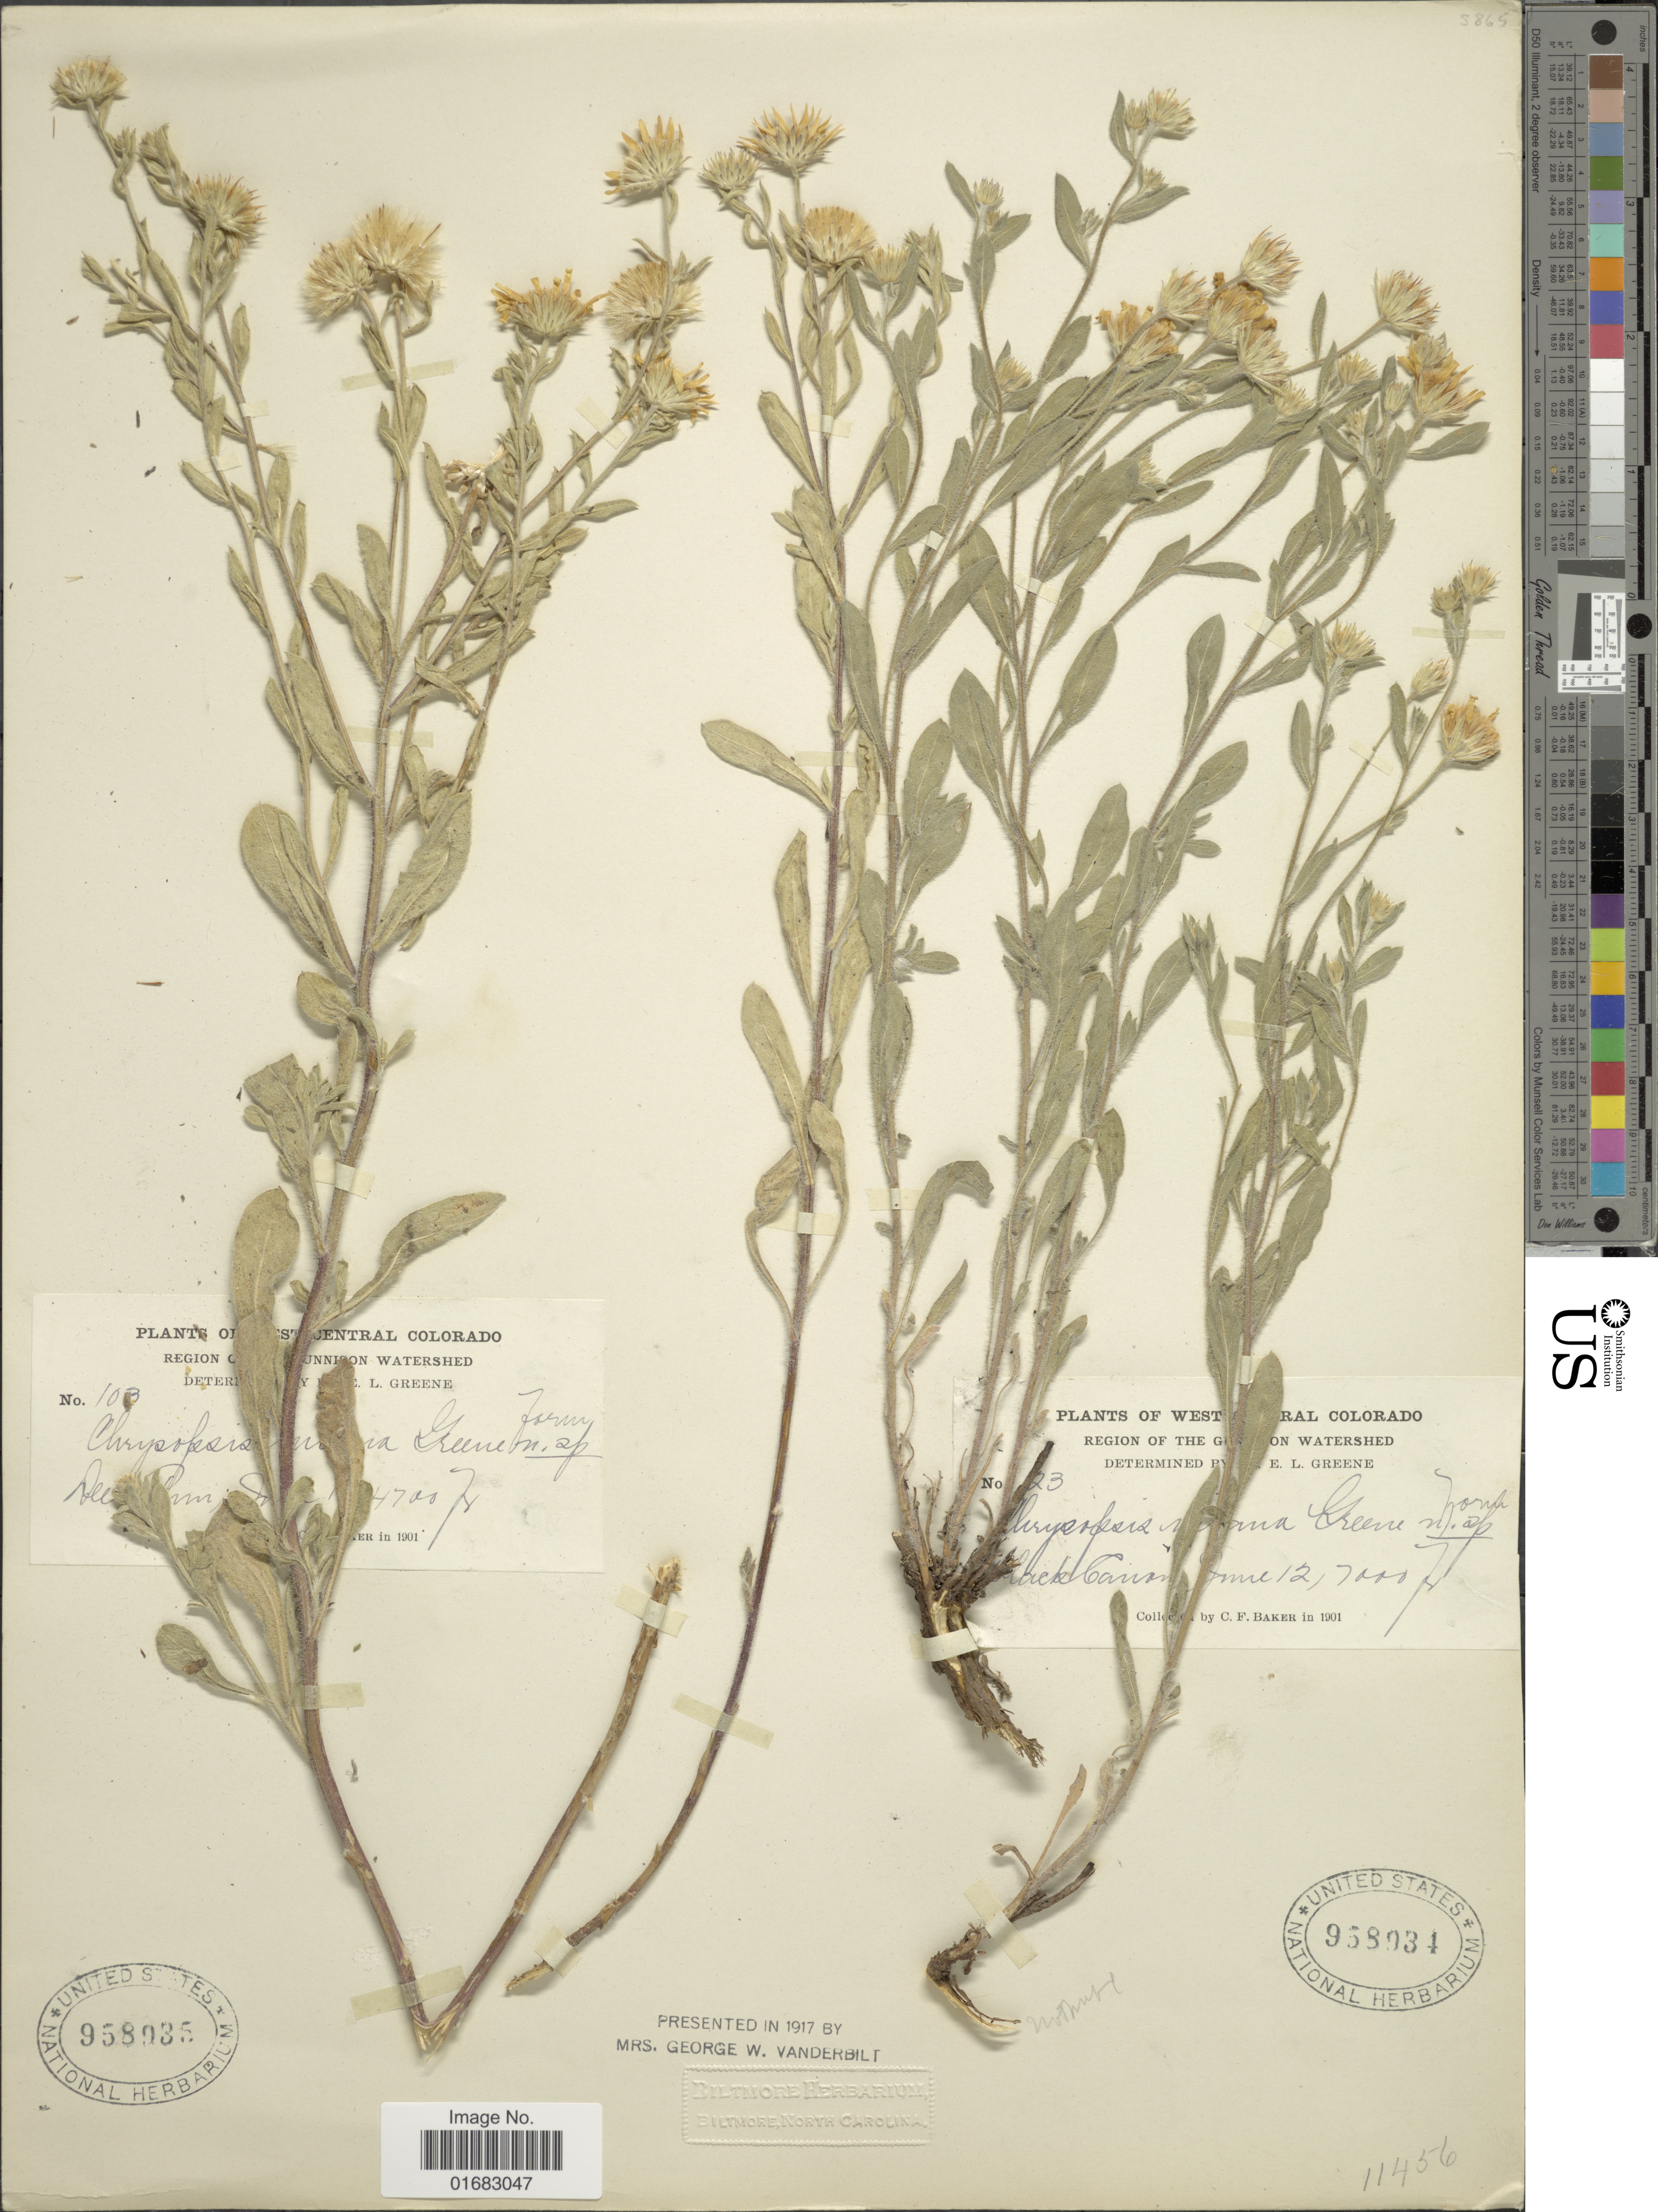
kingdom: Plantae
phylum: Tracheophyta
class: Magnoliopsida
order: Asterales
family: Asteraceae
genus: Heterotheca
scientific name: Heterotheca villosa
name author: (Pursh) Shinners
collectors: C. F. Baker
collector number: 23-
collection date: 1901-06-12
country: United States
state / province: Colorado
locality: Western Colorado. Region of Gon Watershed. Black Canon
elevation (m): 2134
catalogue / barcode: US 958034